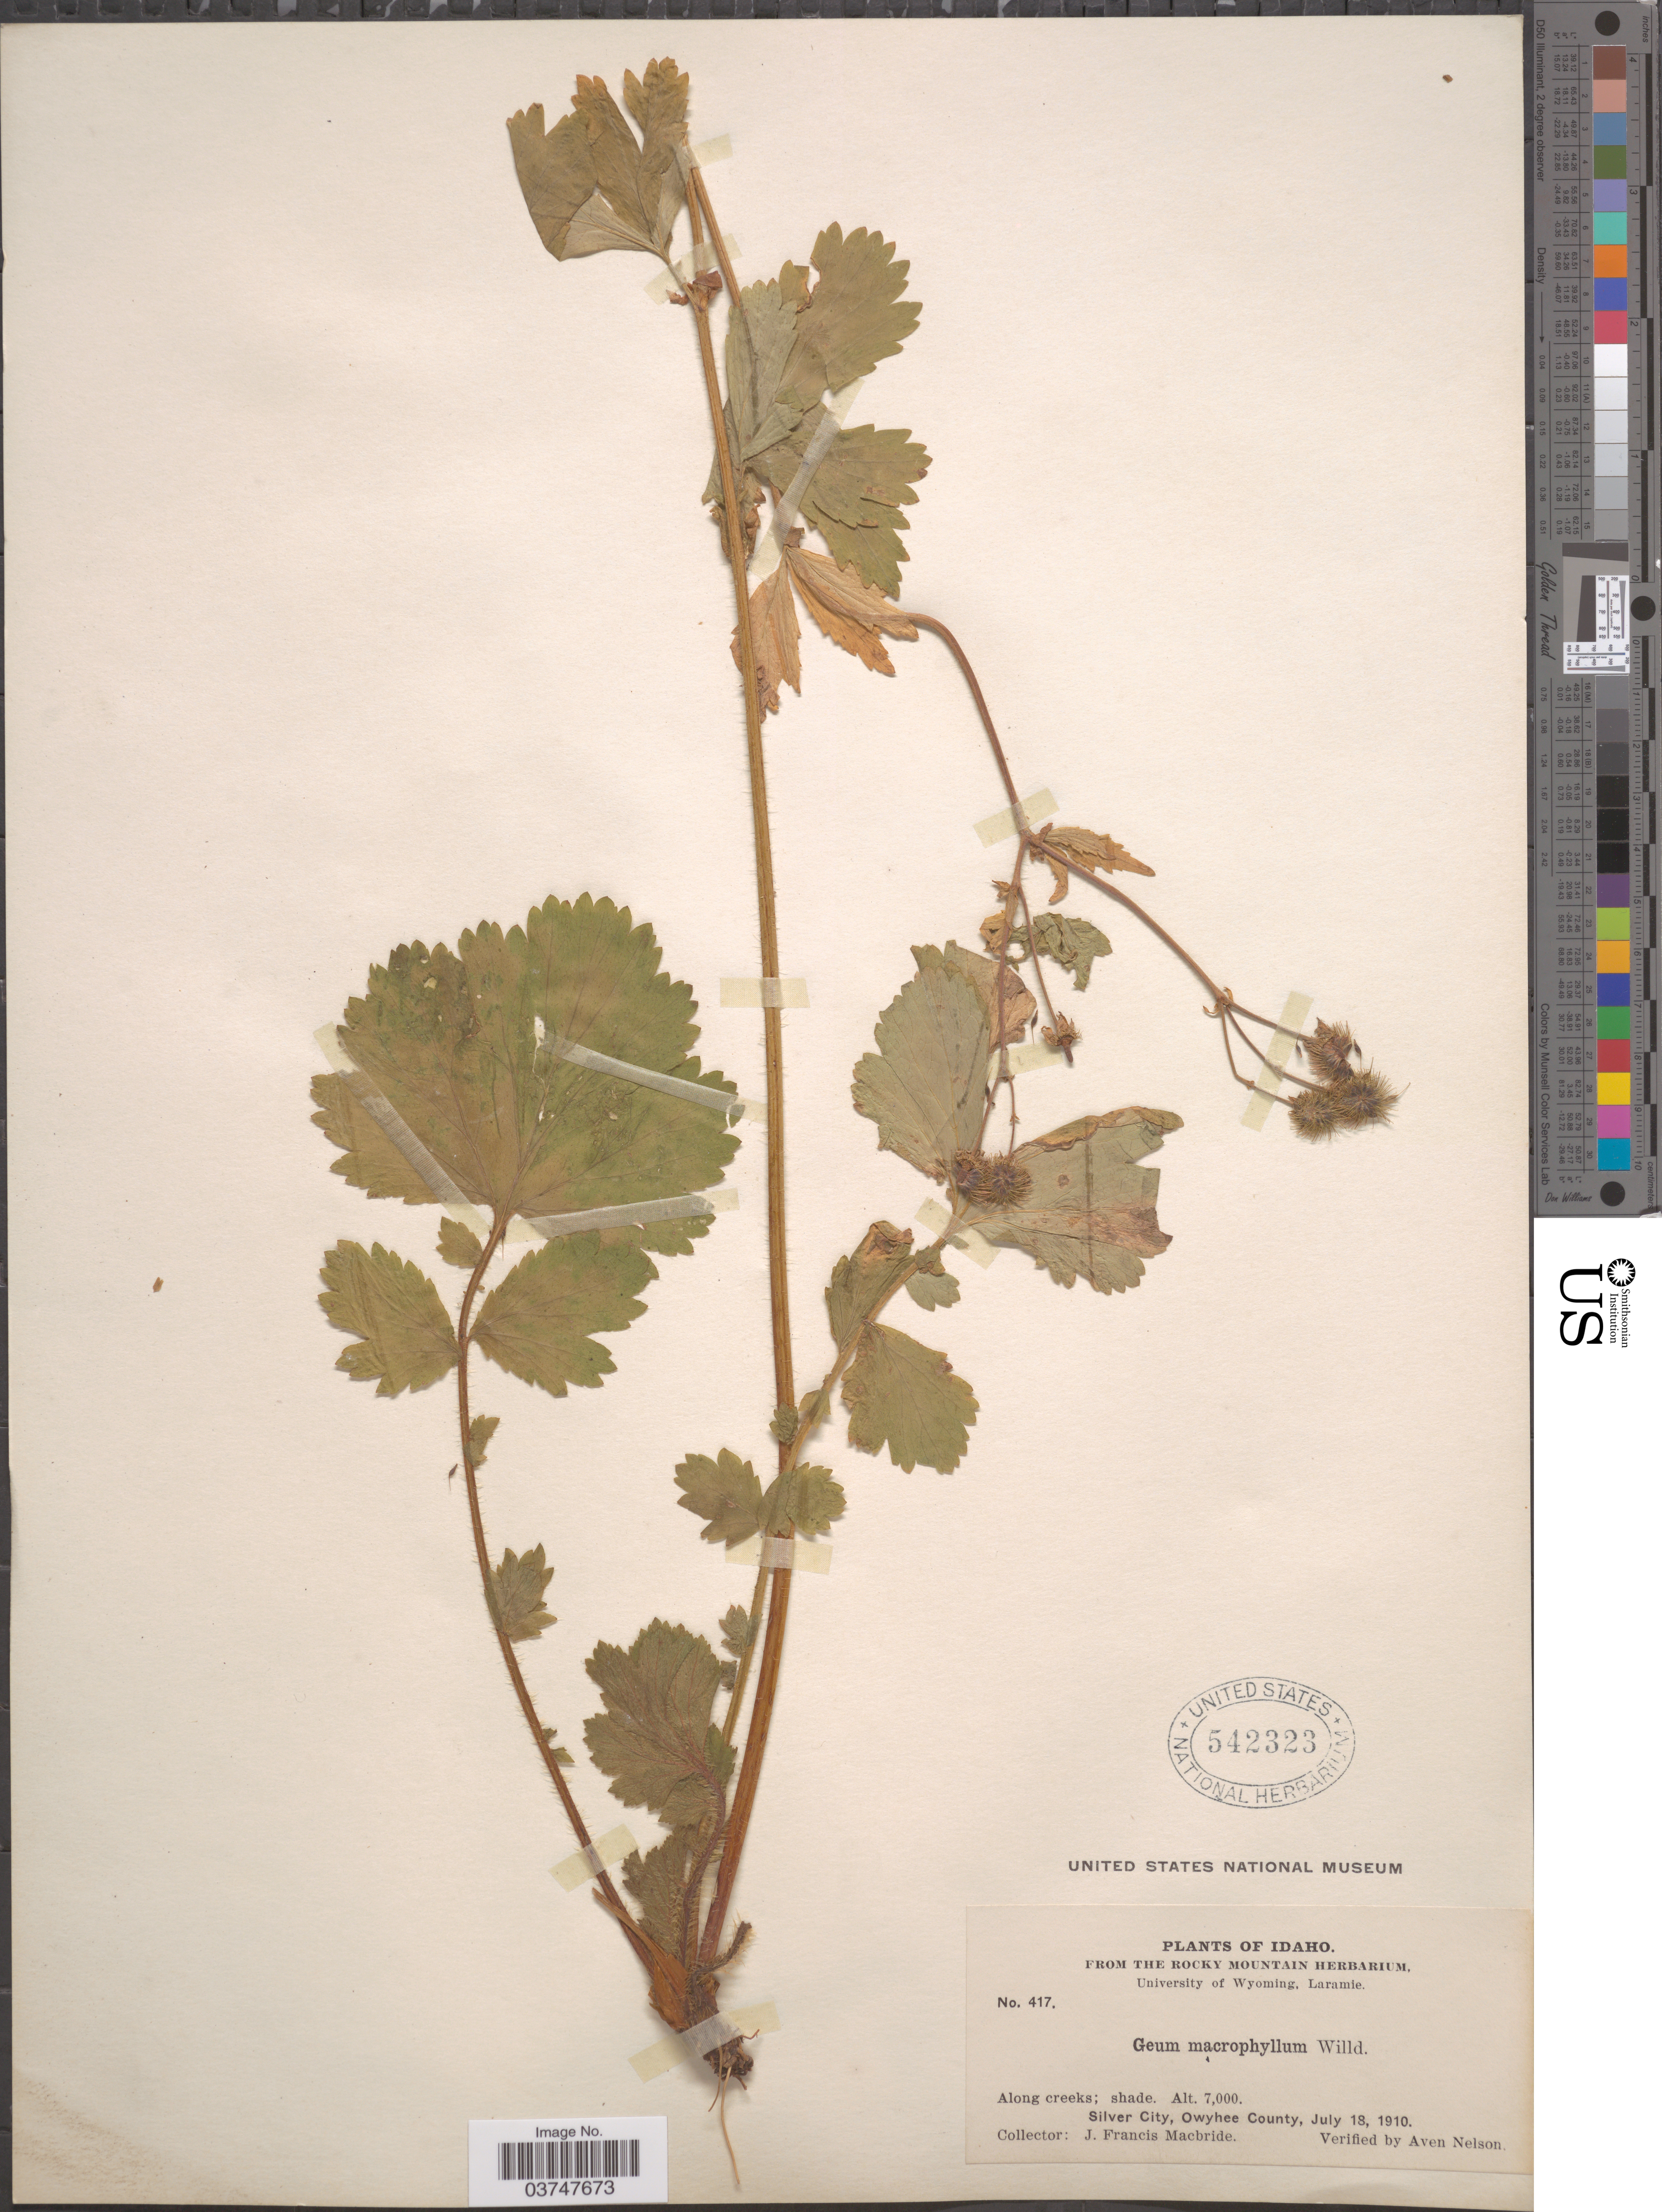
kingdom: Plantae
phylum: Tracheophyta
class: Magnoliopsida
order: Rosales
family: Rosaceae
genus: Geum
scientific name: Geum macrophyllum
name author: Willd.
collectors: J. F. Macbride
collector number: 417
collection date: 1910-07-18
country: United States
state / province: Idaho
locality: Silver City, Owyhee County.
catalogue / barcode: US 542323